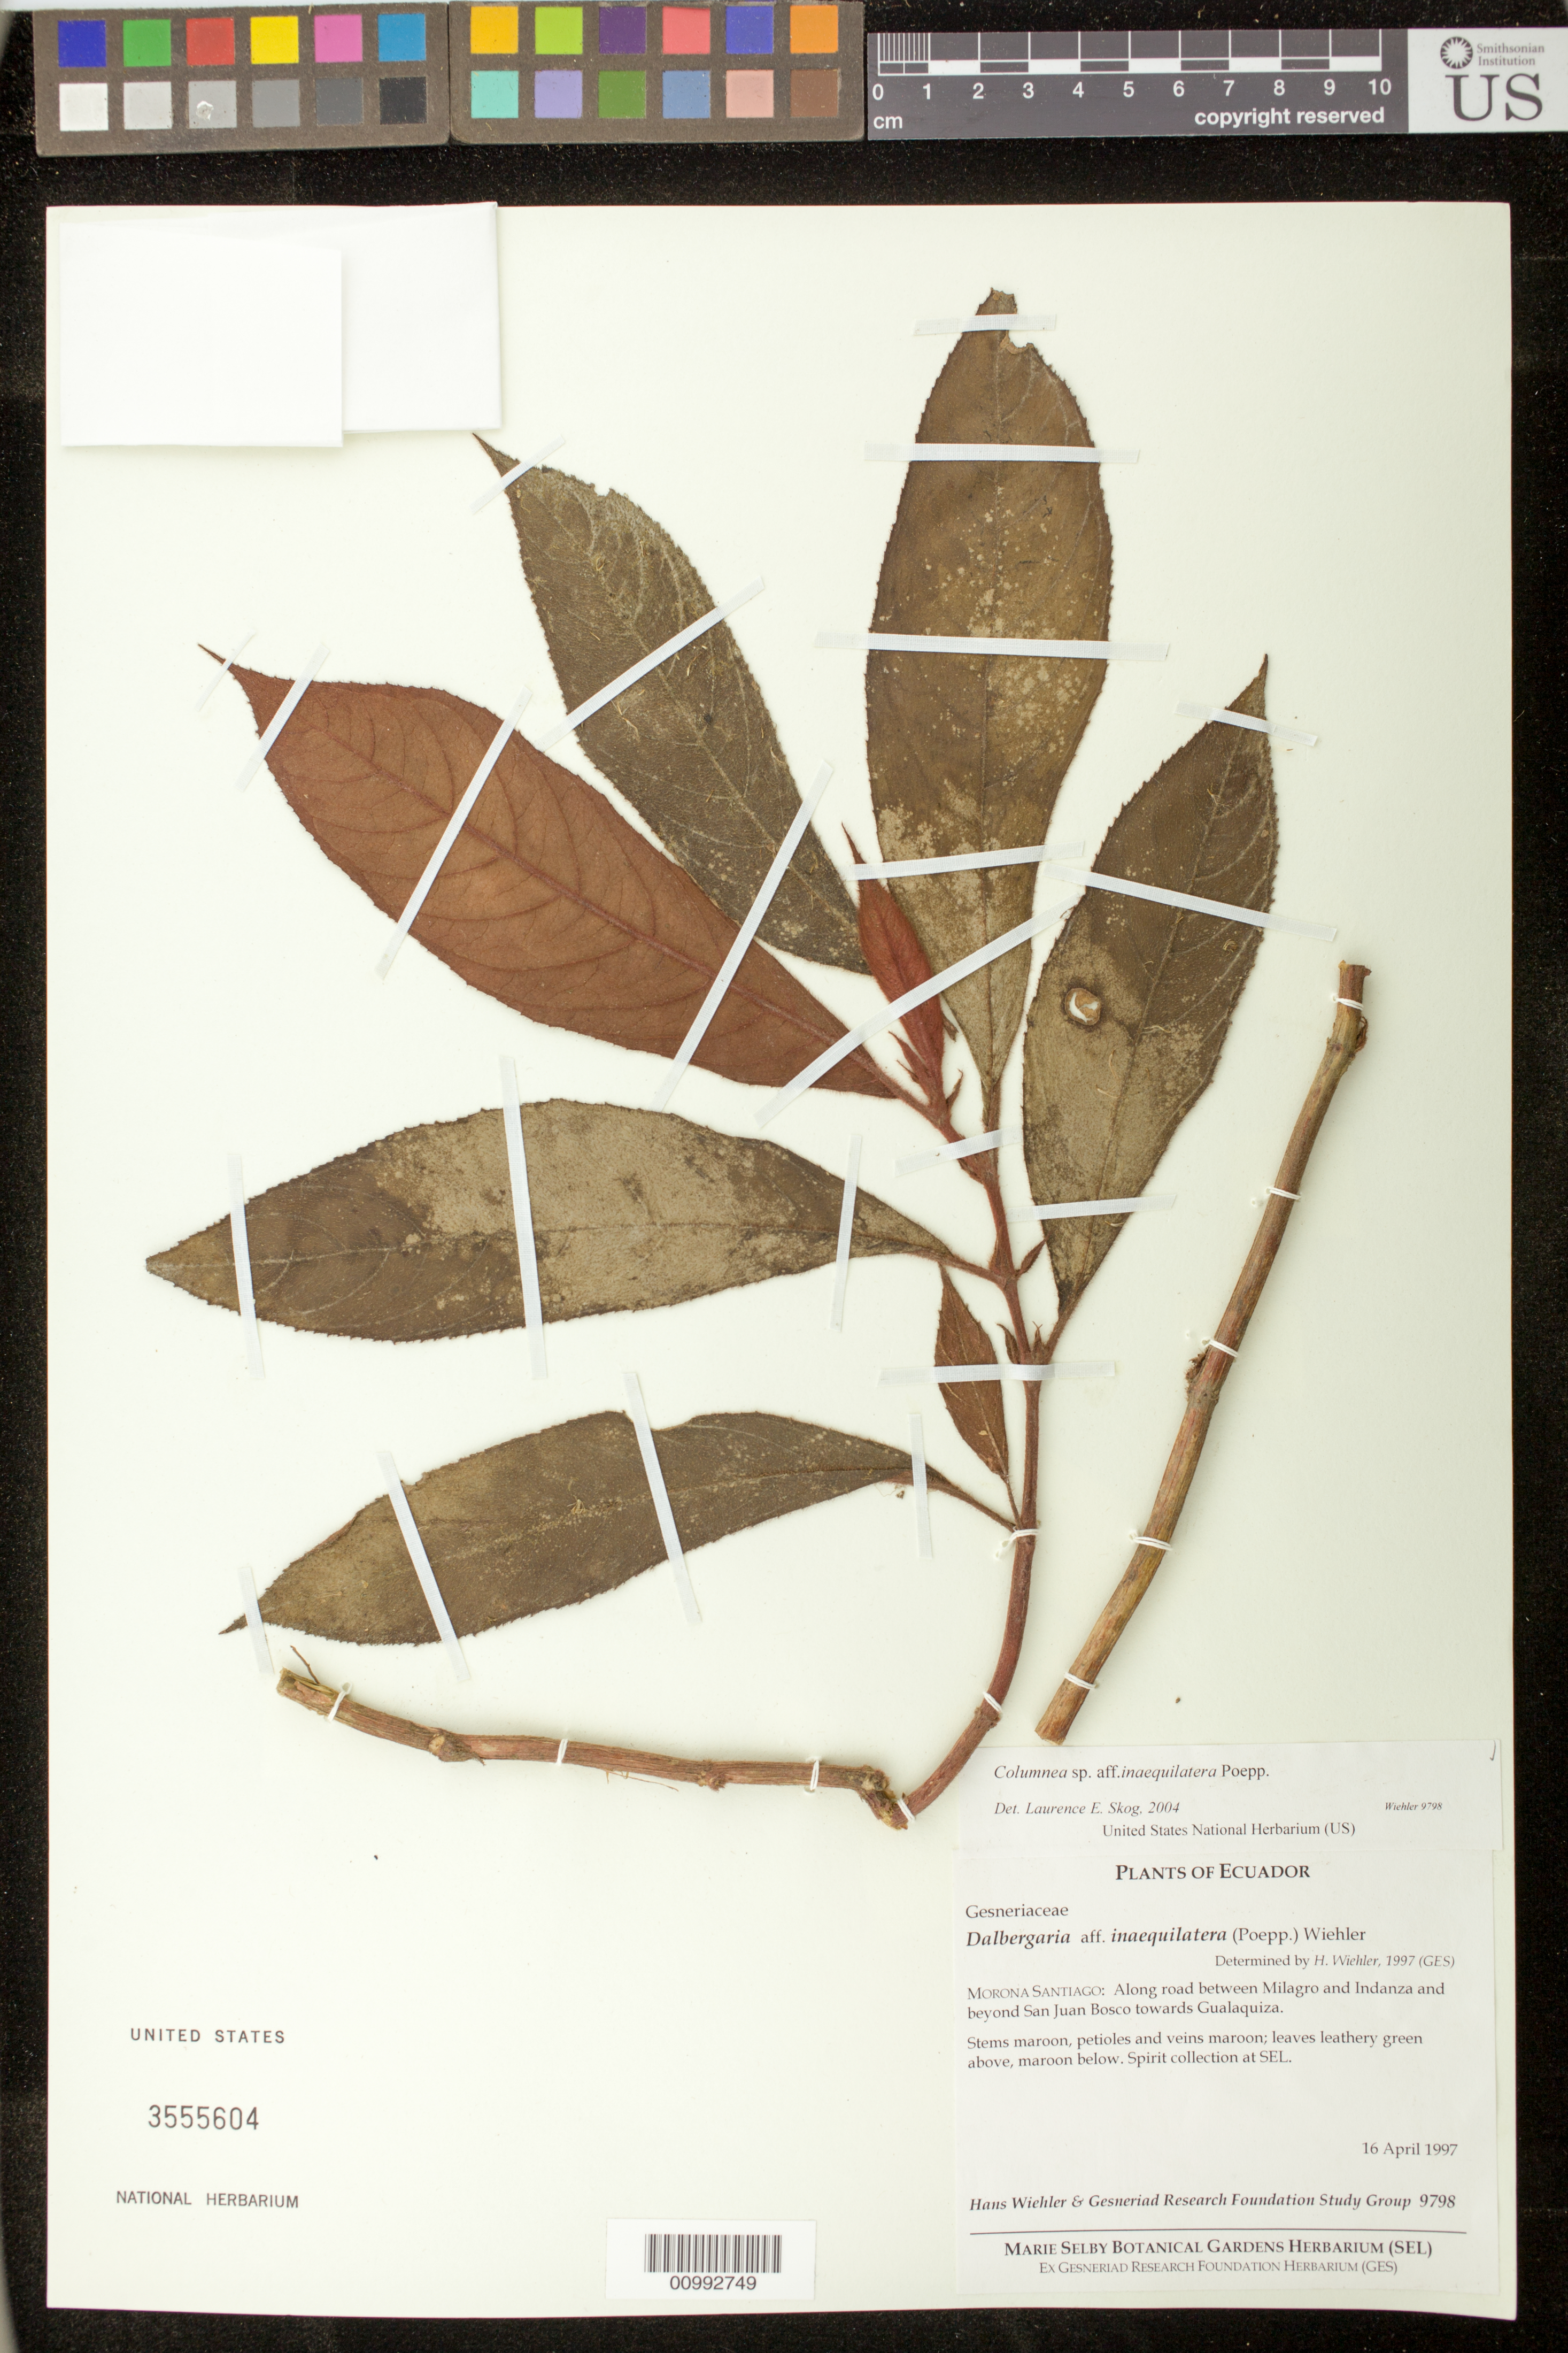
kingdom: Plantae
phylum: Tracheophyta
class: Magnoliopsida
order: Lamiales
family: Gesneriaceae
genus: Columnea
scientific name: Columnea inaequilatera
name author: Poepp.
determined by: Skog, Laurence E.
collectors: H. J. Wiehler & GRF Study Group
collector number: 9798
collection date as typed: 16 Apr 1997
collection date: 1997-04-16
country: Ecuador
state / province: Morona-Santiago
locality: Morona-Santiago: along road between Milagro and Indanza and beyond San Juan Bosco towards Gualaquiza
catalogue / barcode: US 3555604